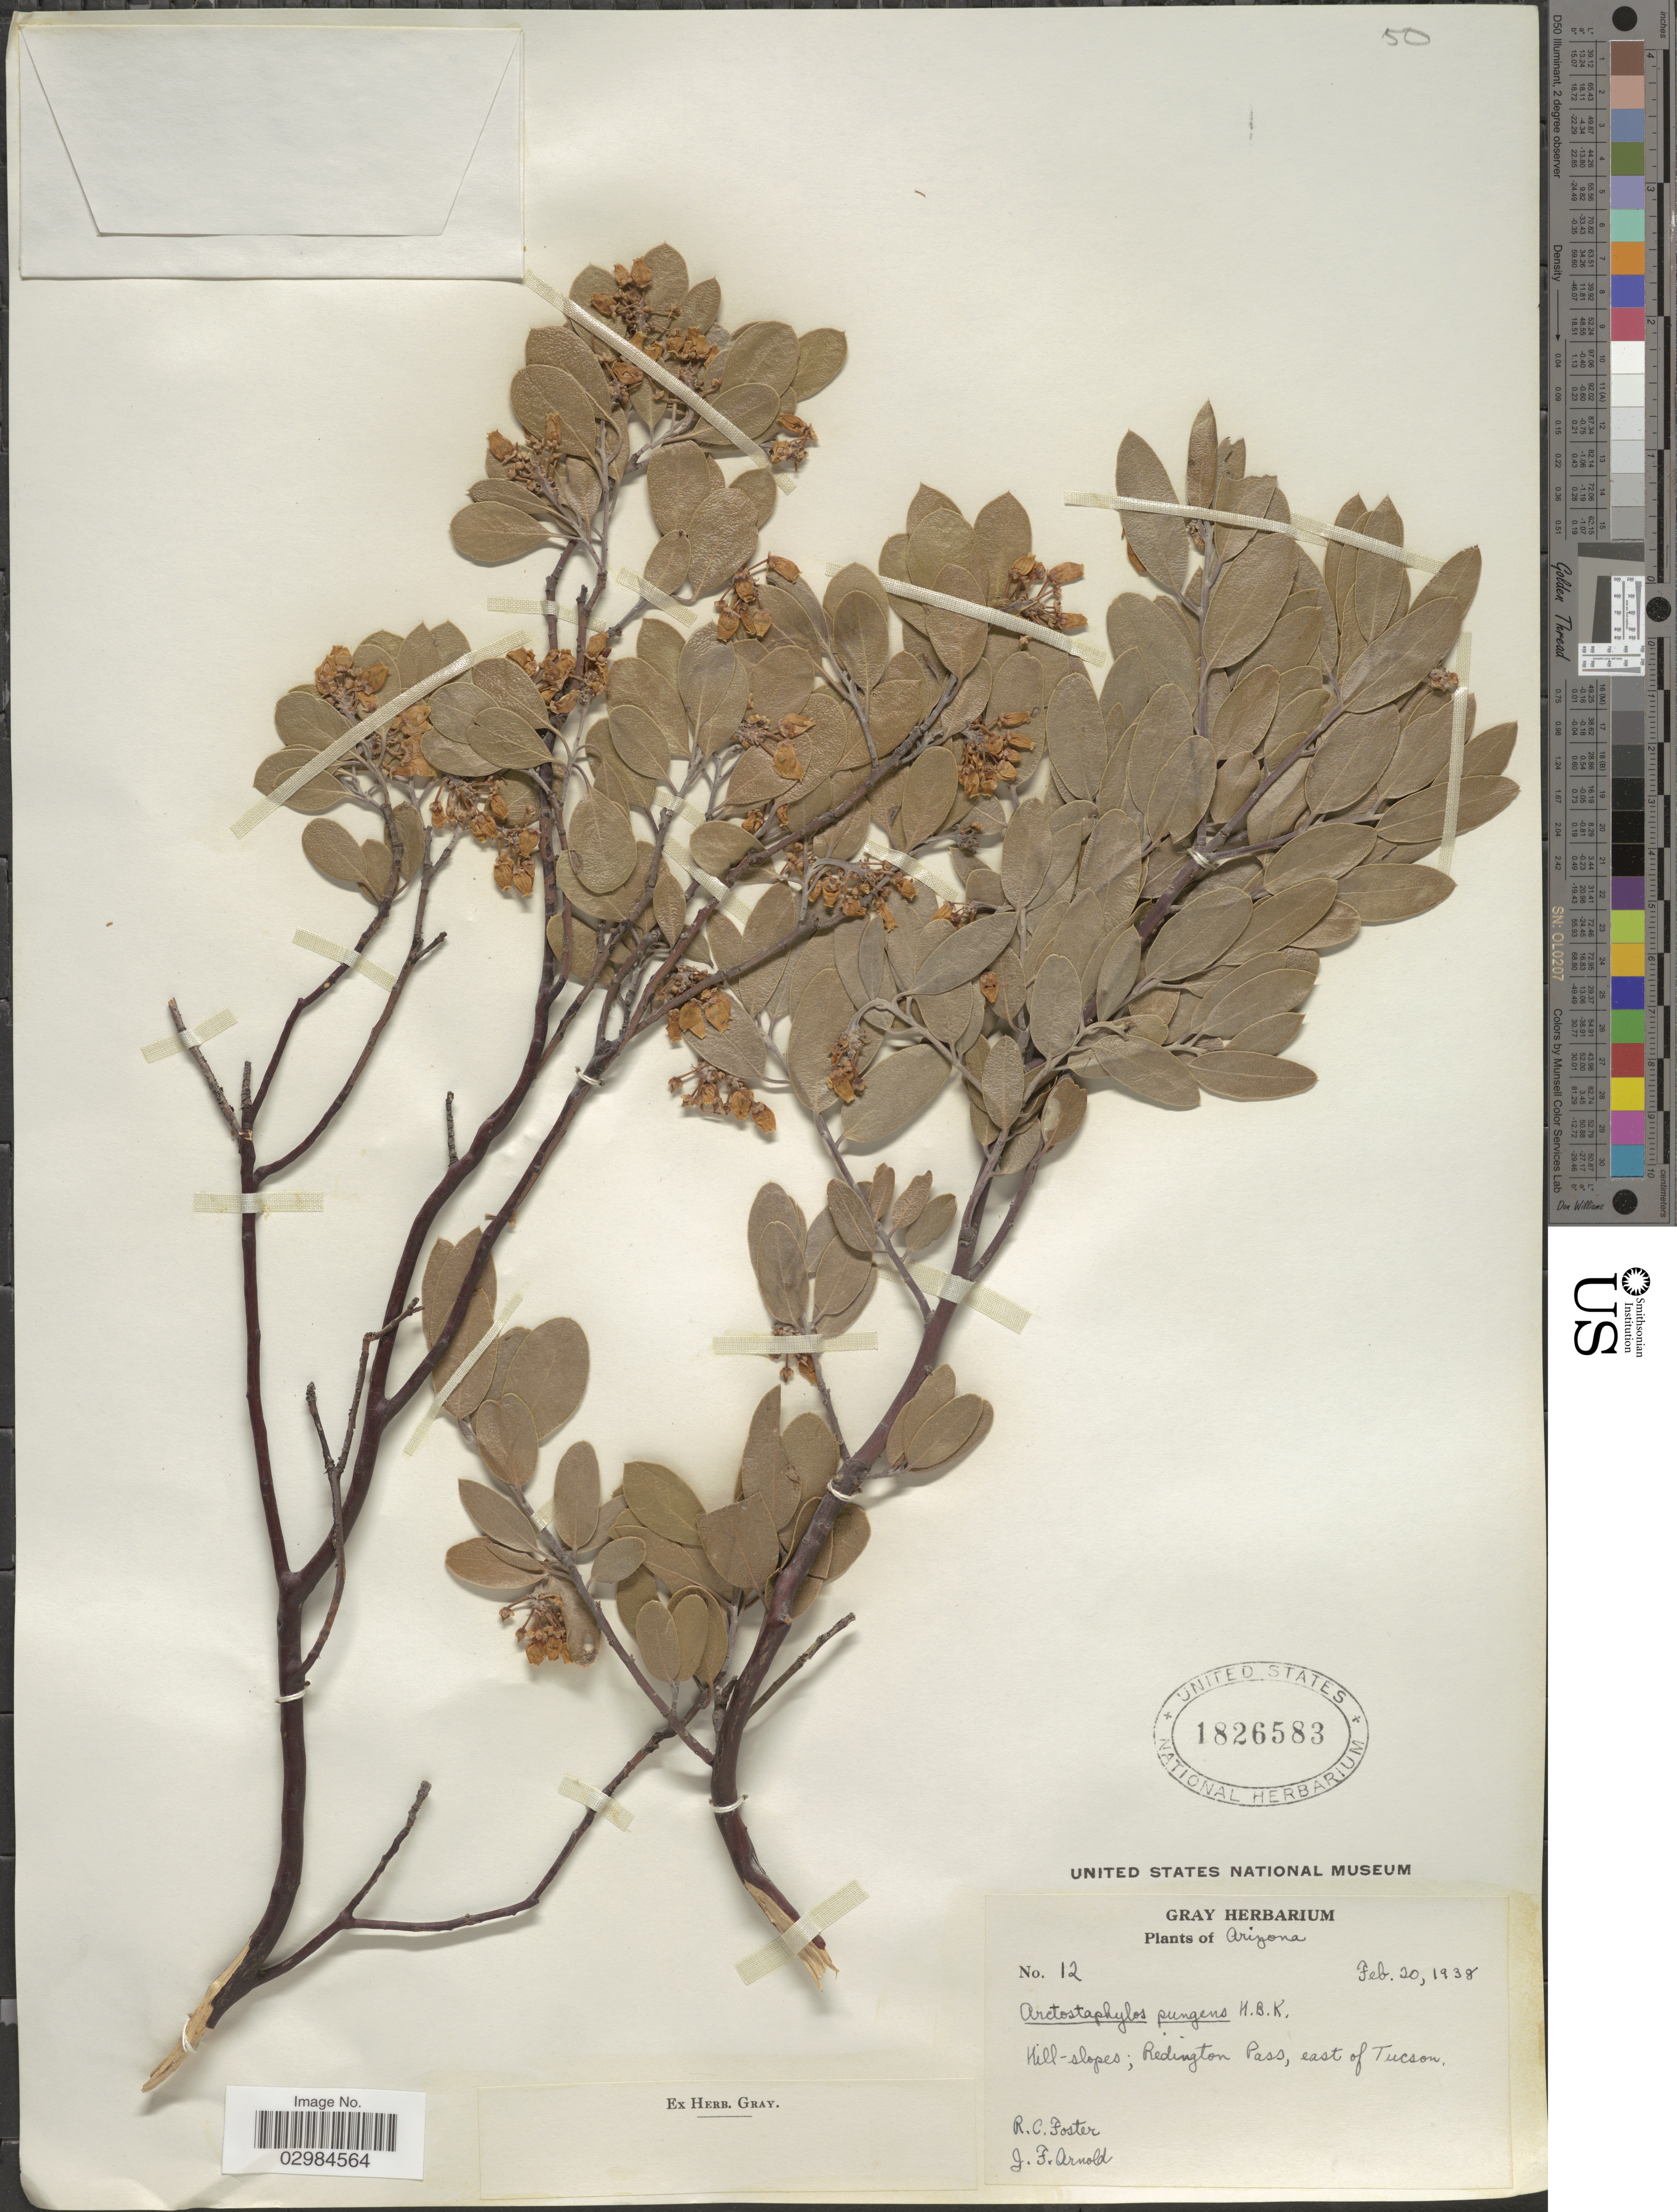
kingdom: Plantae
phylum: Tracheophyta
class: Magnoliopsida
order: Ericales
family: Ericaceae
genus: Arctostaphylos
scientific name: Arctostaphylos pungens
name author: Kunth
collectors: R. C. Foster & J. F. Arnold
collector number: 12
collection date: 1938-02-20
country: United States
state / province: Arizona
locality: Hill-slopes, Redington Pass, east of Tucson.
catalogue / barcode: US 1826583